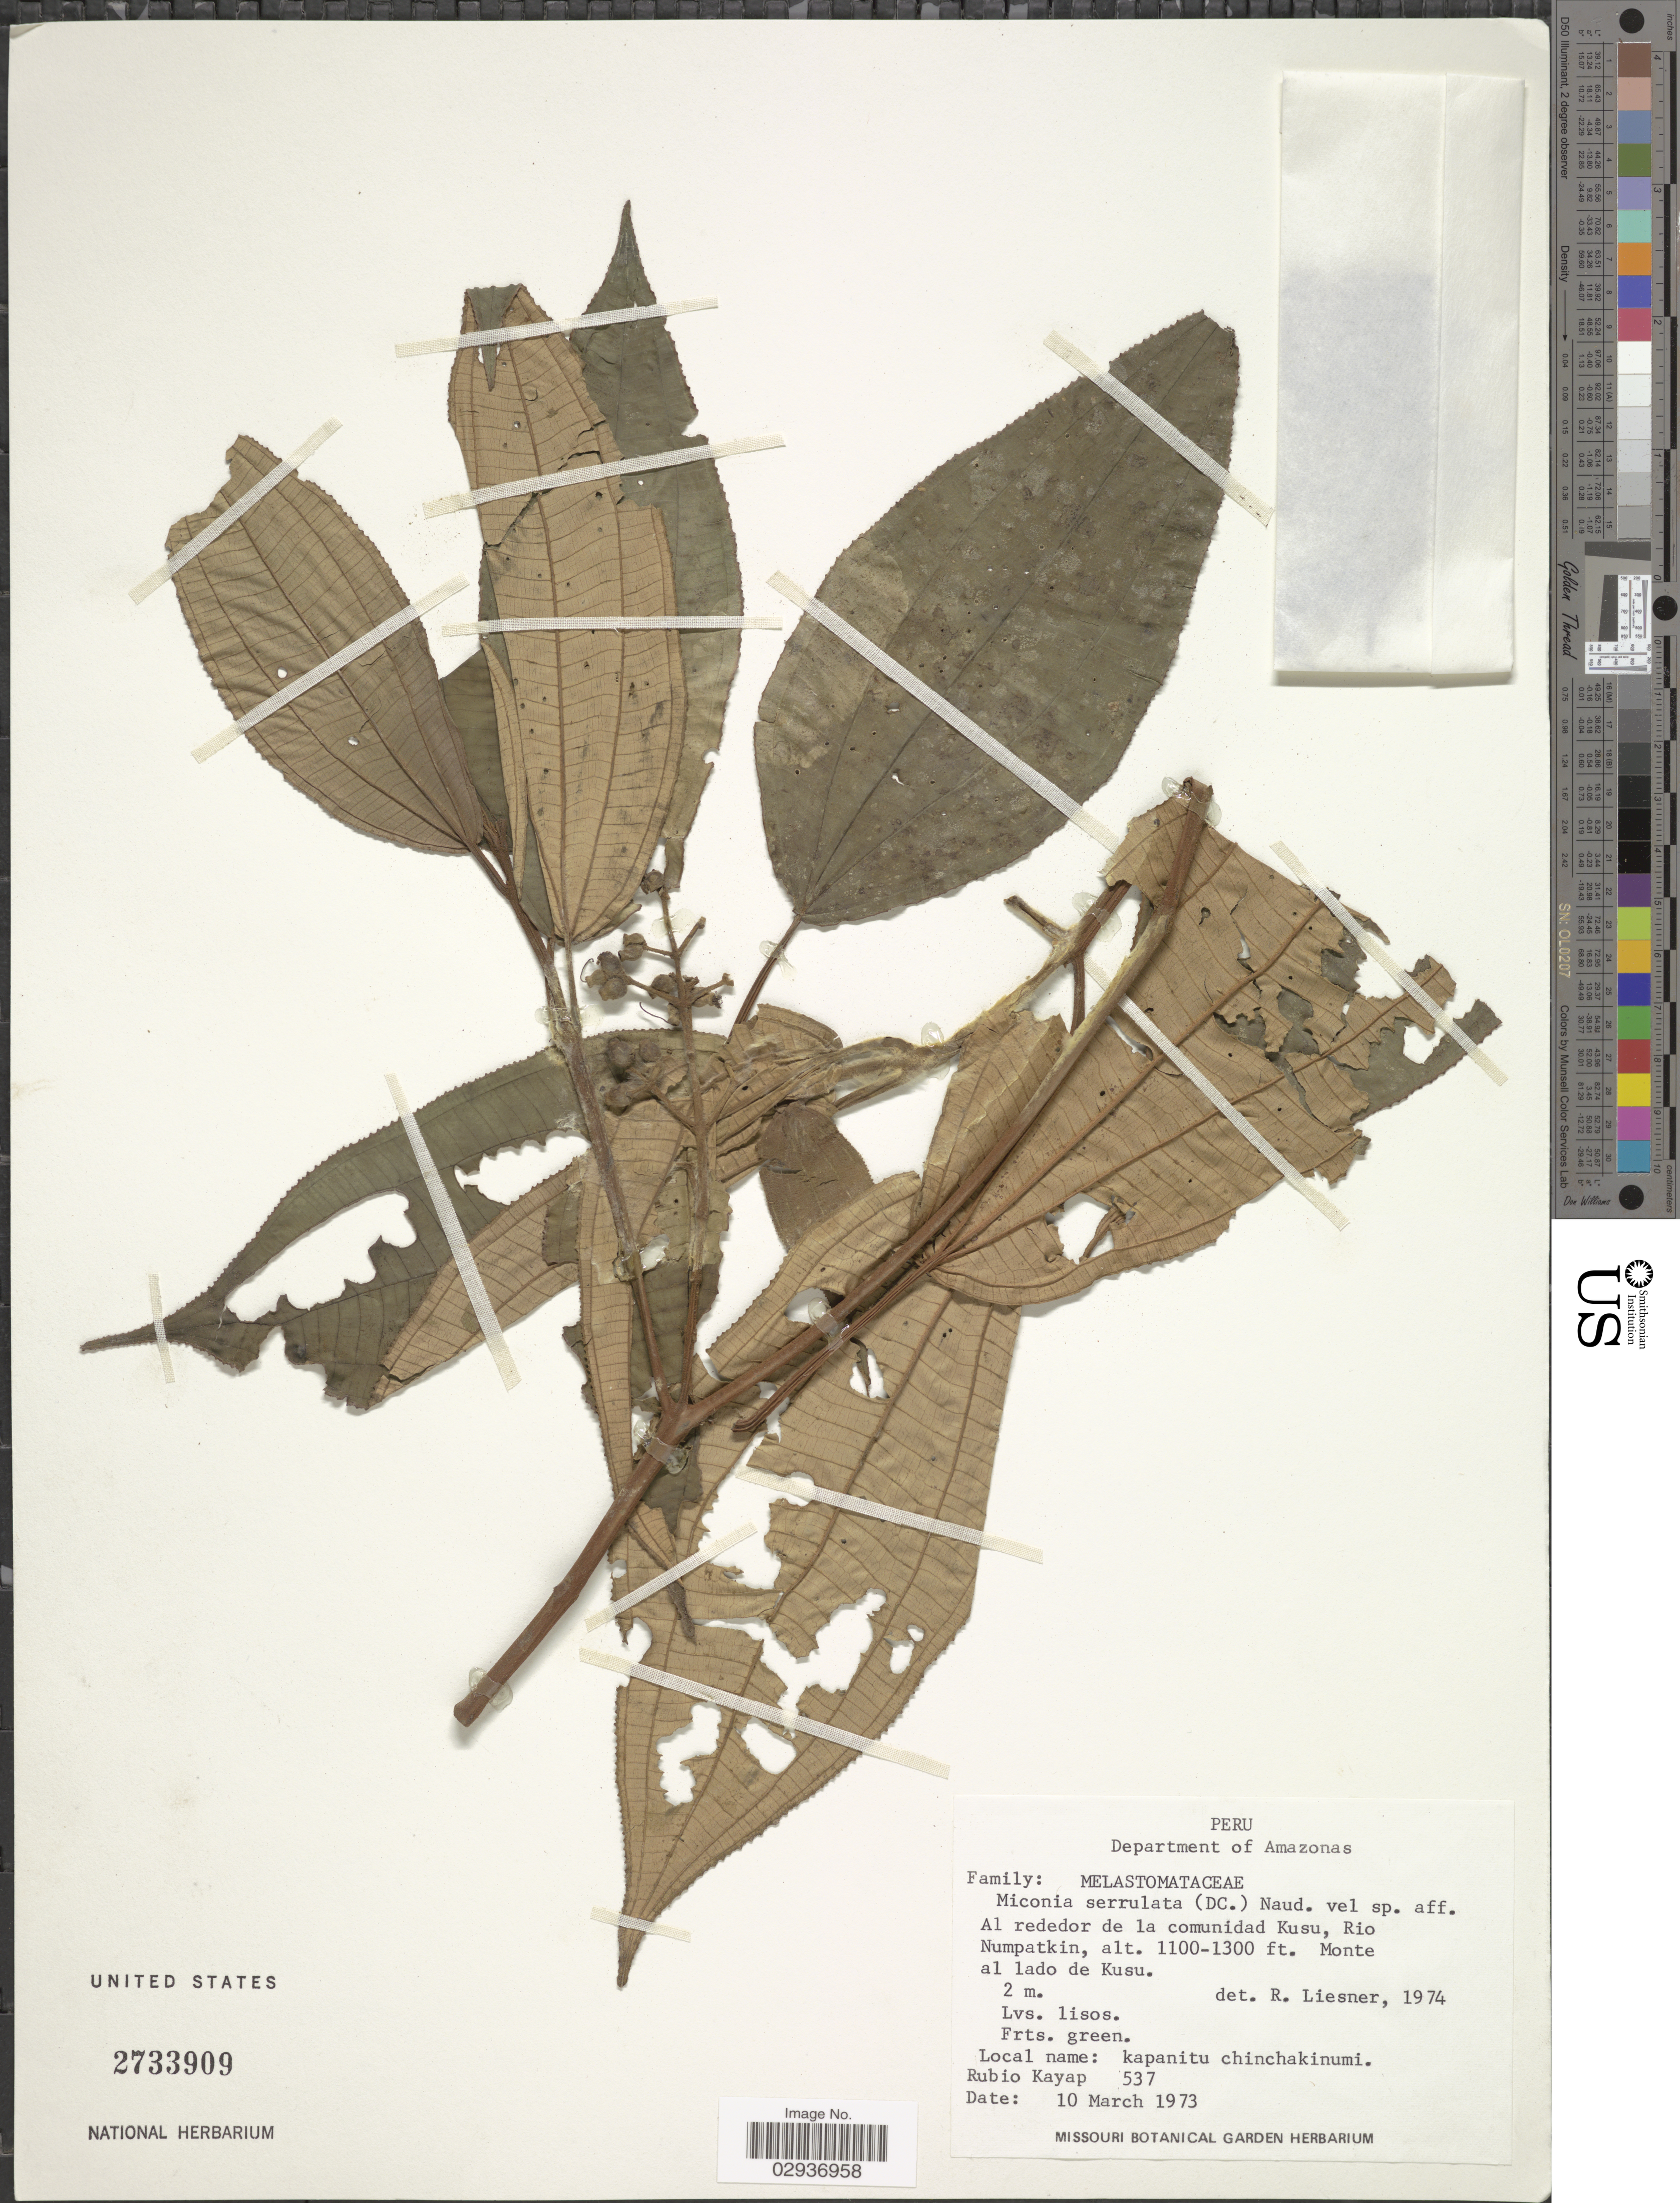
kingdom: Plantae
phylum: Tracheophyta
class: Magnoliopsida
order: Myrtales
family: Melastomataceae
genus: Miconia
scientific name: Miconia bubalina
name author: Naudin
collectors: R. Kayap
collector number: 537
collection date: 1973-03-10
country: Peru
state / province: Amazonas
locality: Department of Amazonas. Al rededor de la comunidad Kusu, Rio Numpatkin. Monte Al lado de Kusu.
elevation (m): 335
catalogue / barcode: US 2733909